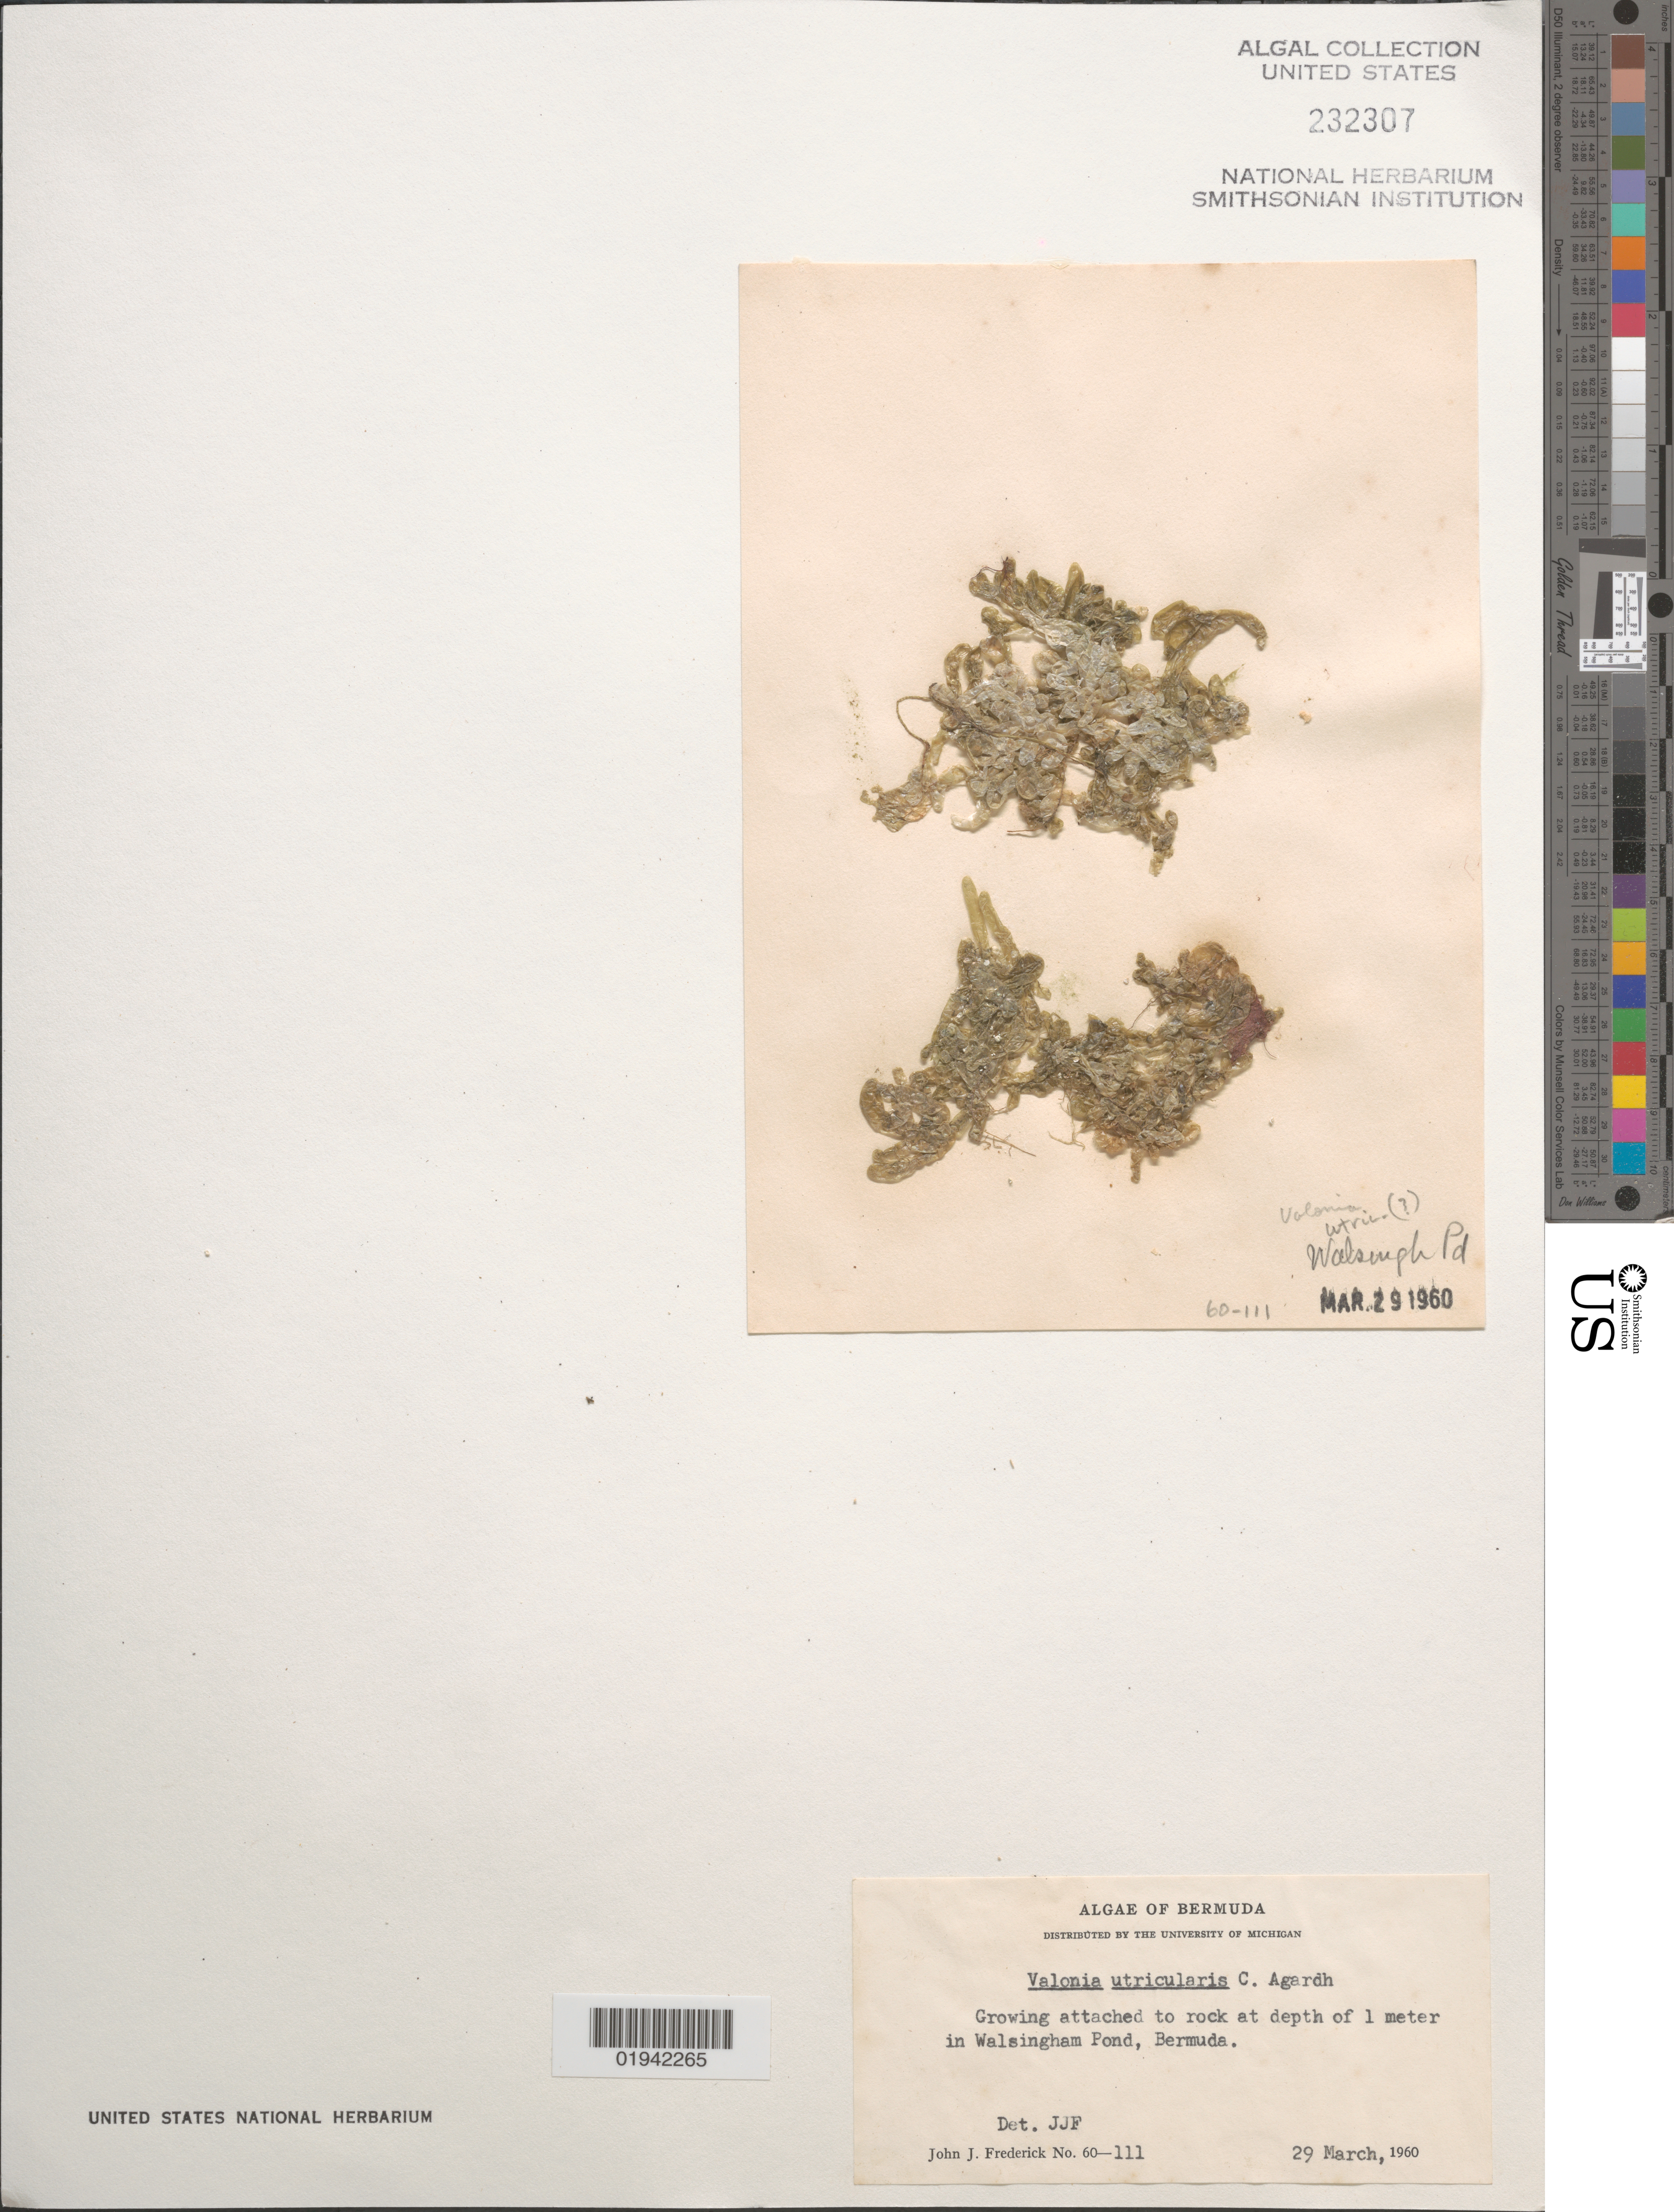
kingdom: Plantae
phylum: Chlorophyta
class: Ulvophyceae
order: Siphonocladales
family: Valoniaceae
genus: Valonia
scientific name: Valonia utricularis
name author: (Roth) C. Agardh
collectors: J. Frederick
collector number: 60-111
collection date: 1960-03-29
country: Bermuda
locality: Growing attached to rock at depth of 1 meter in Walsingham Pond.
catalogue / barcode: US 232307